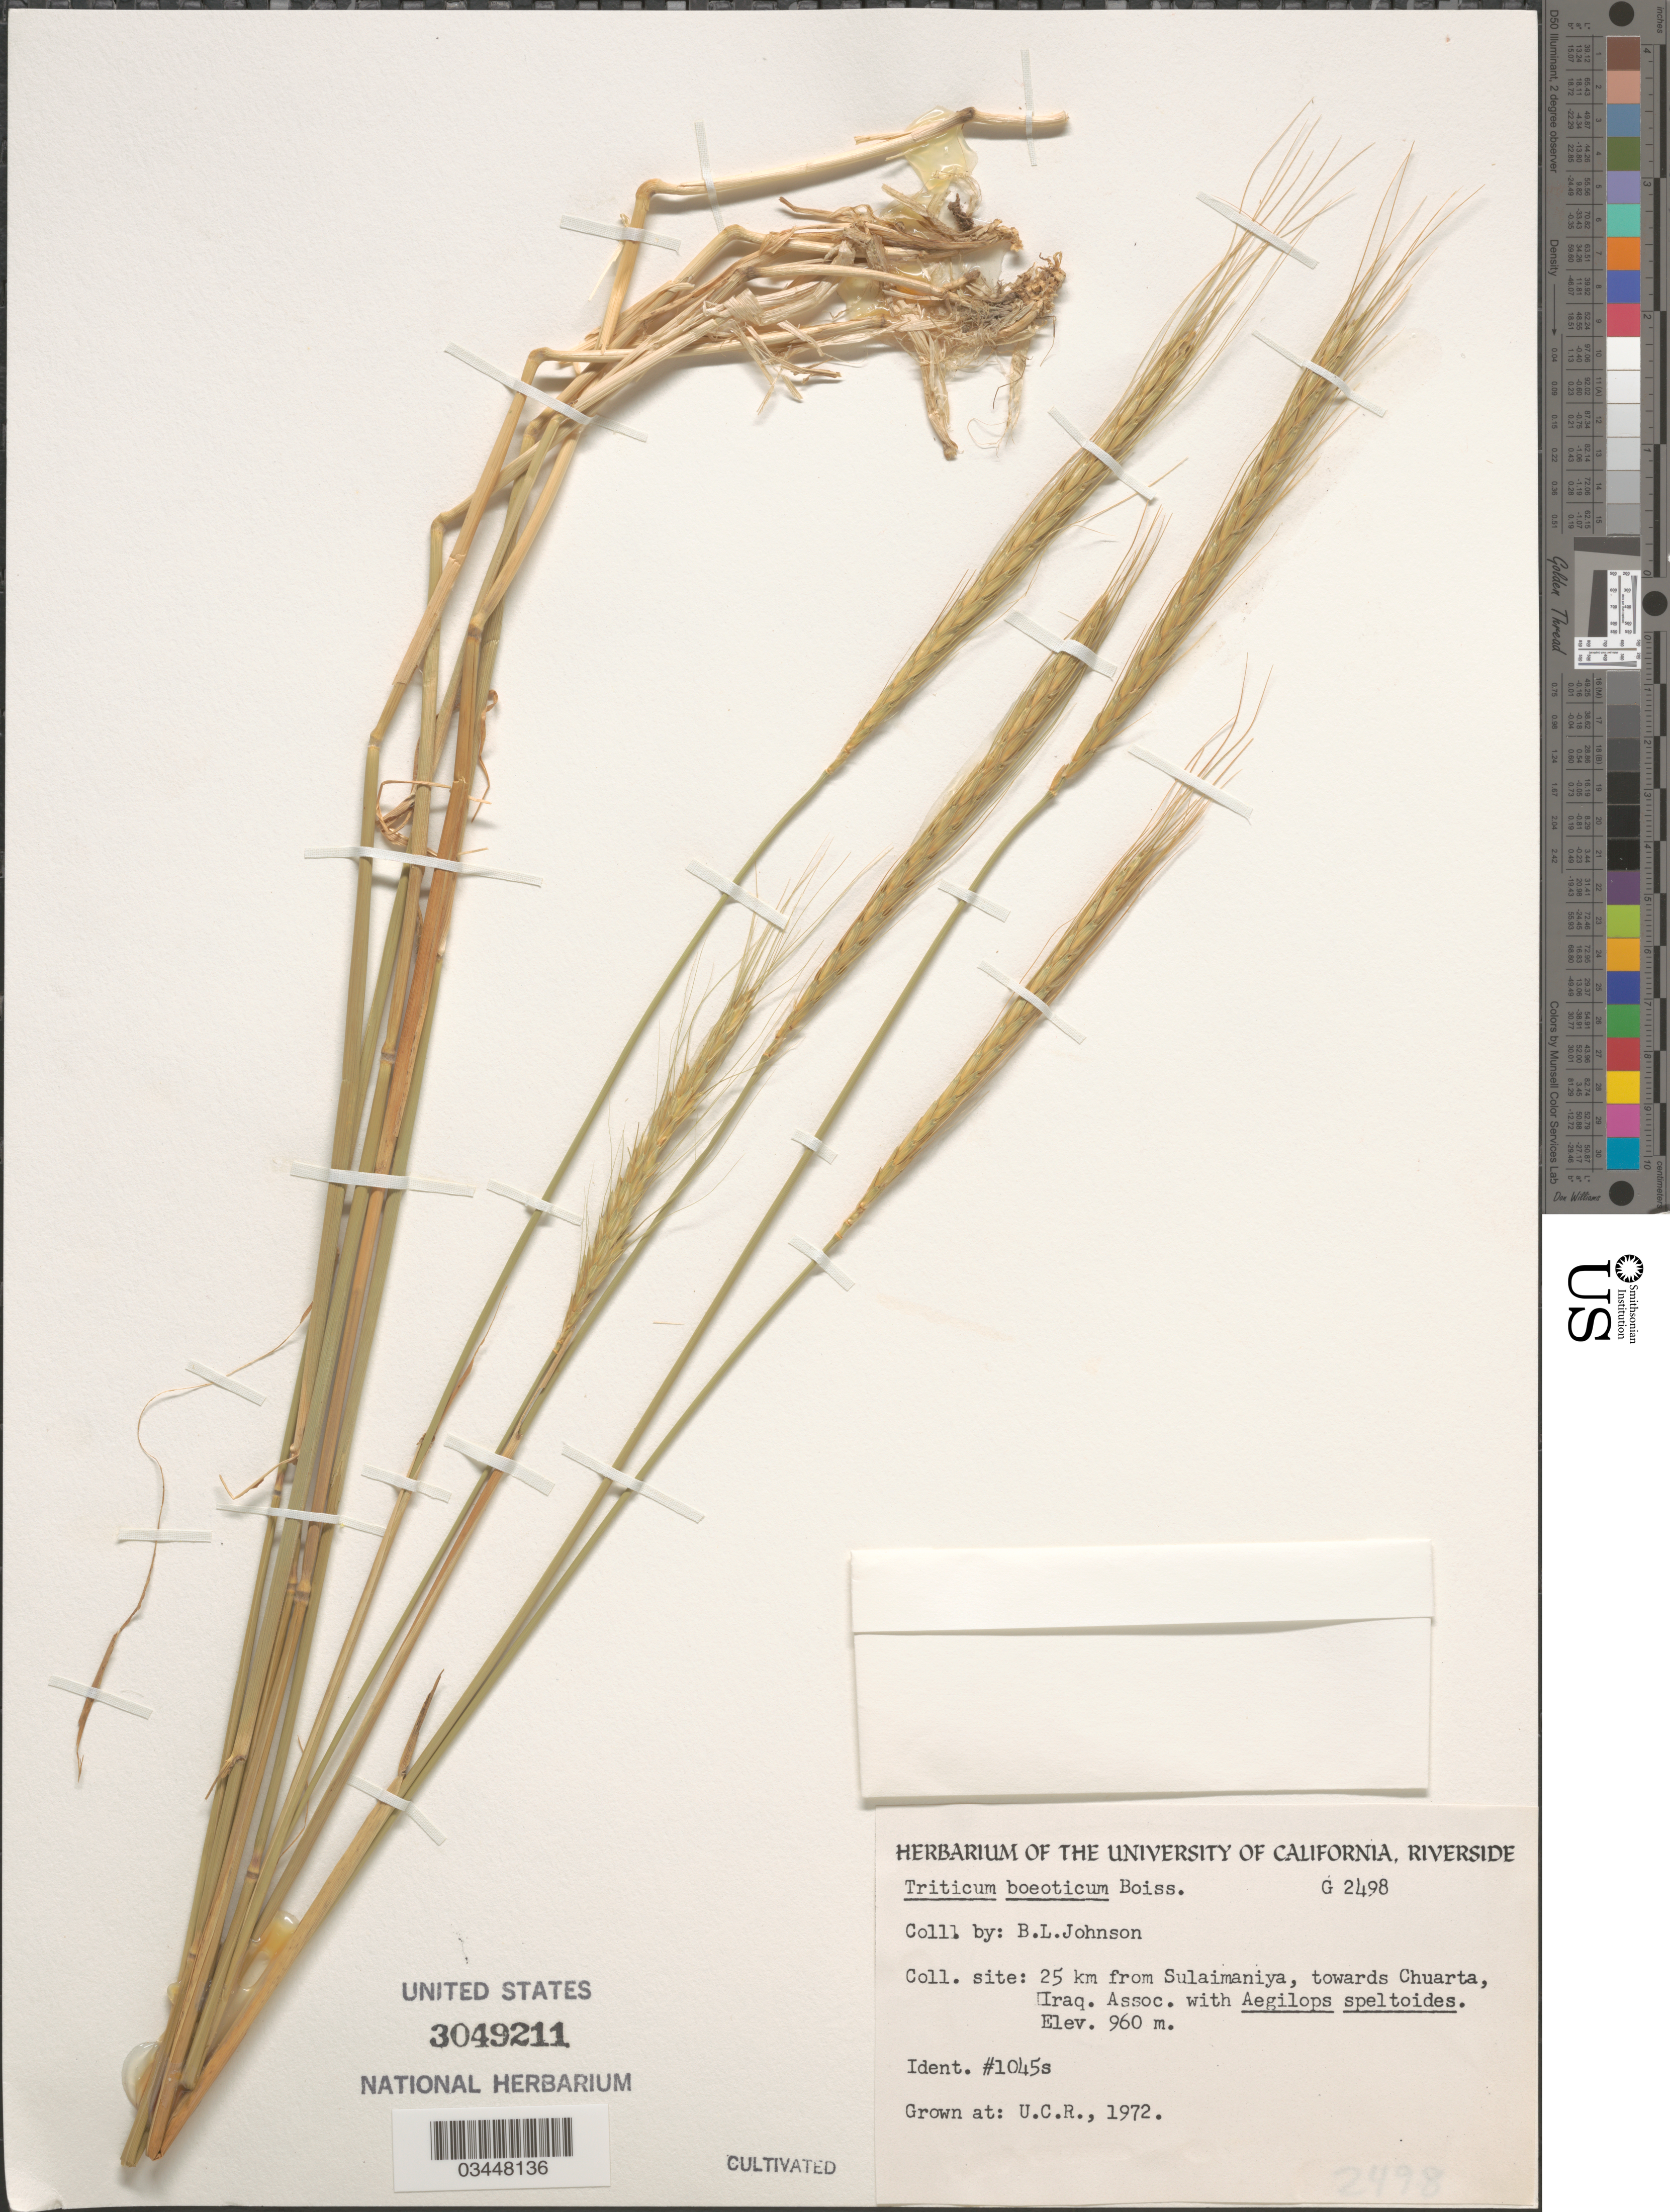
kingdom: Plantae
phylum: Tracheophyta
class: Liliopsida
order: Poales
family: Poaceae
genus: Triticum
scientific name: Triticum boeoticum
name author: Boiss.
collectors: ex herb. Univ. of California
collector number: G2498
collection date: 1972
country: United States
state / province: California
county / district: Riverside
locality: U.C.R.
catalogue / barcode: US 3049211